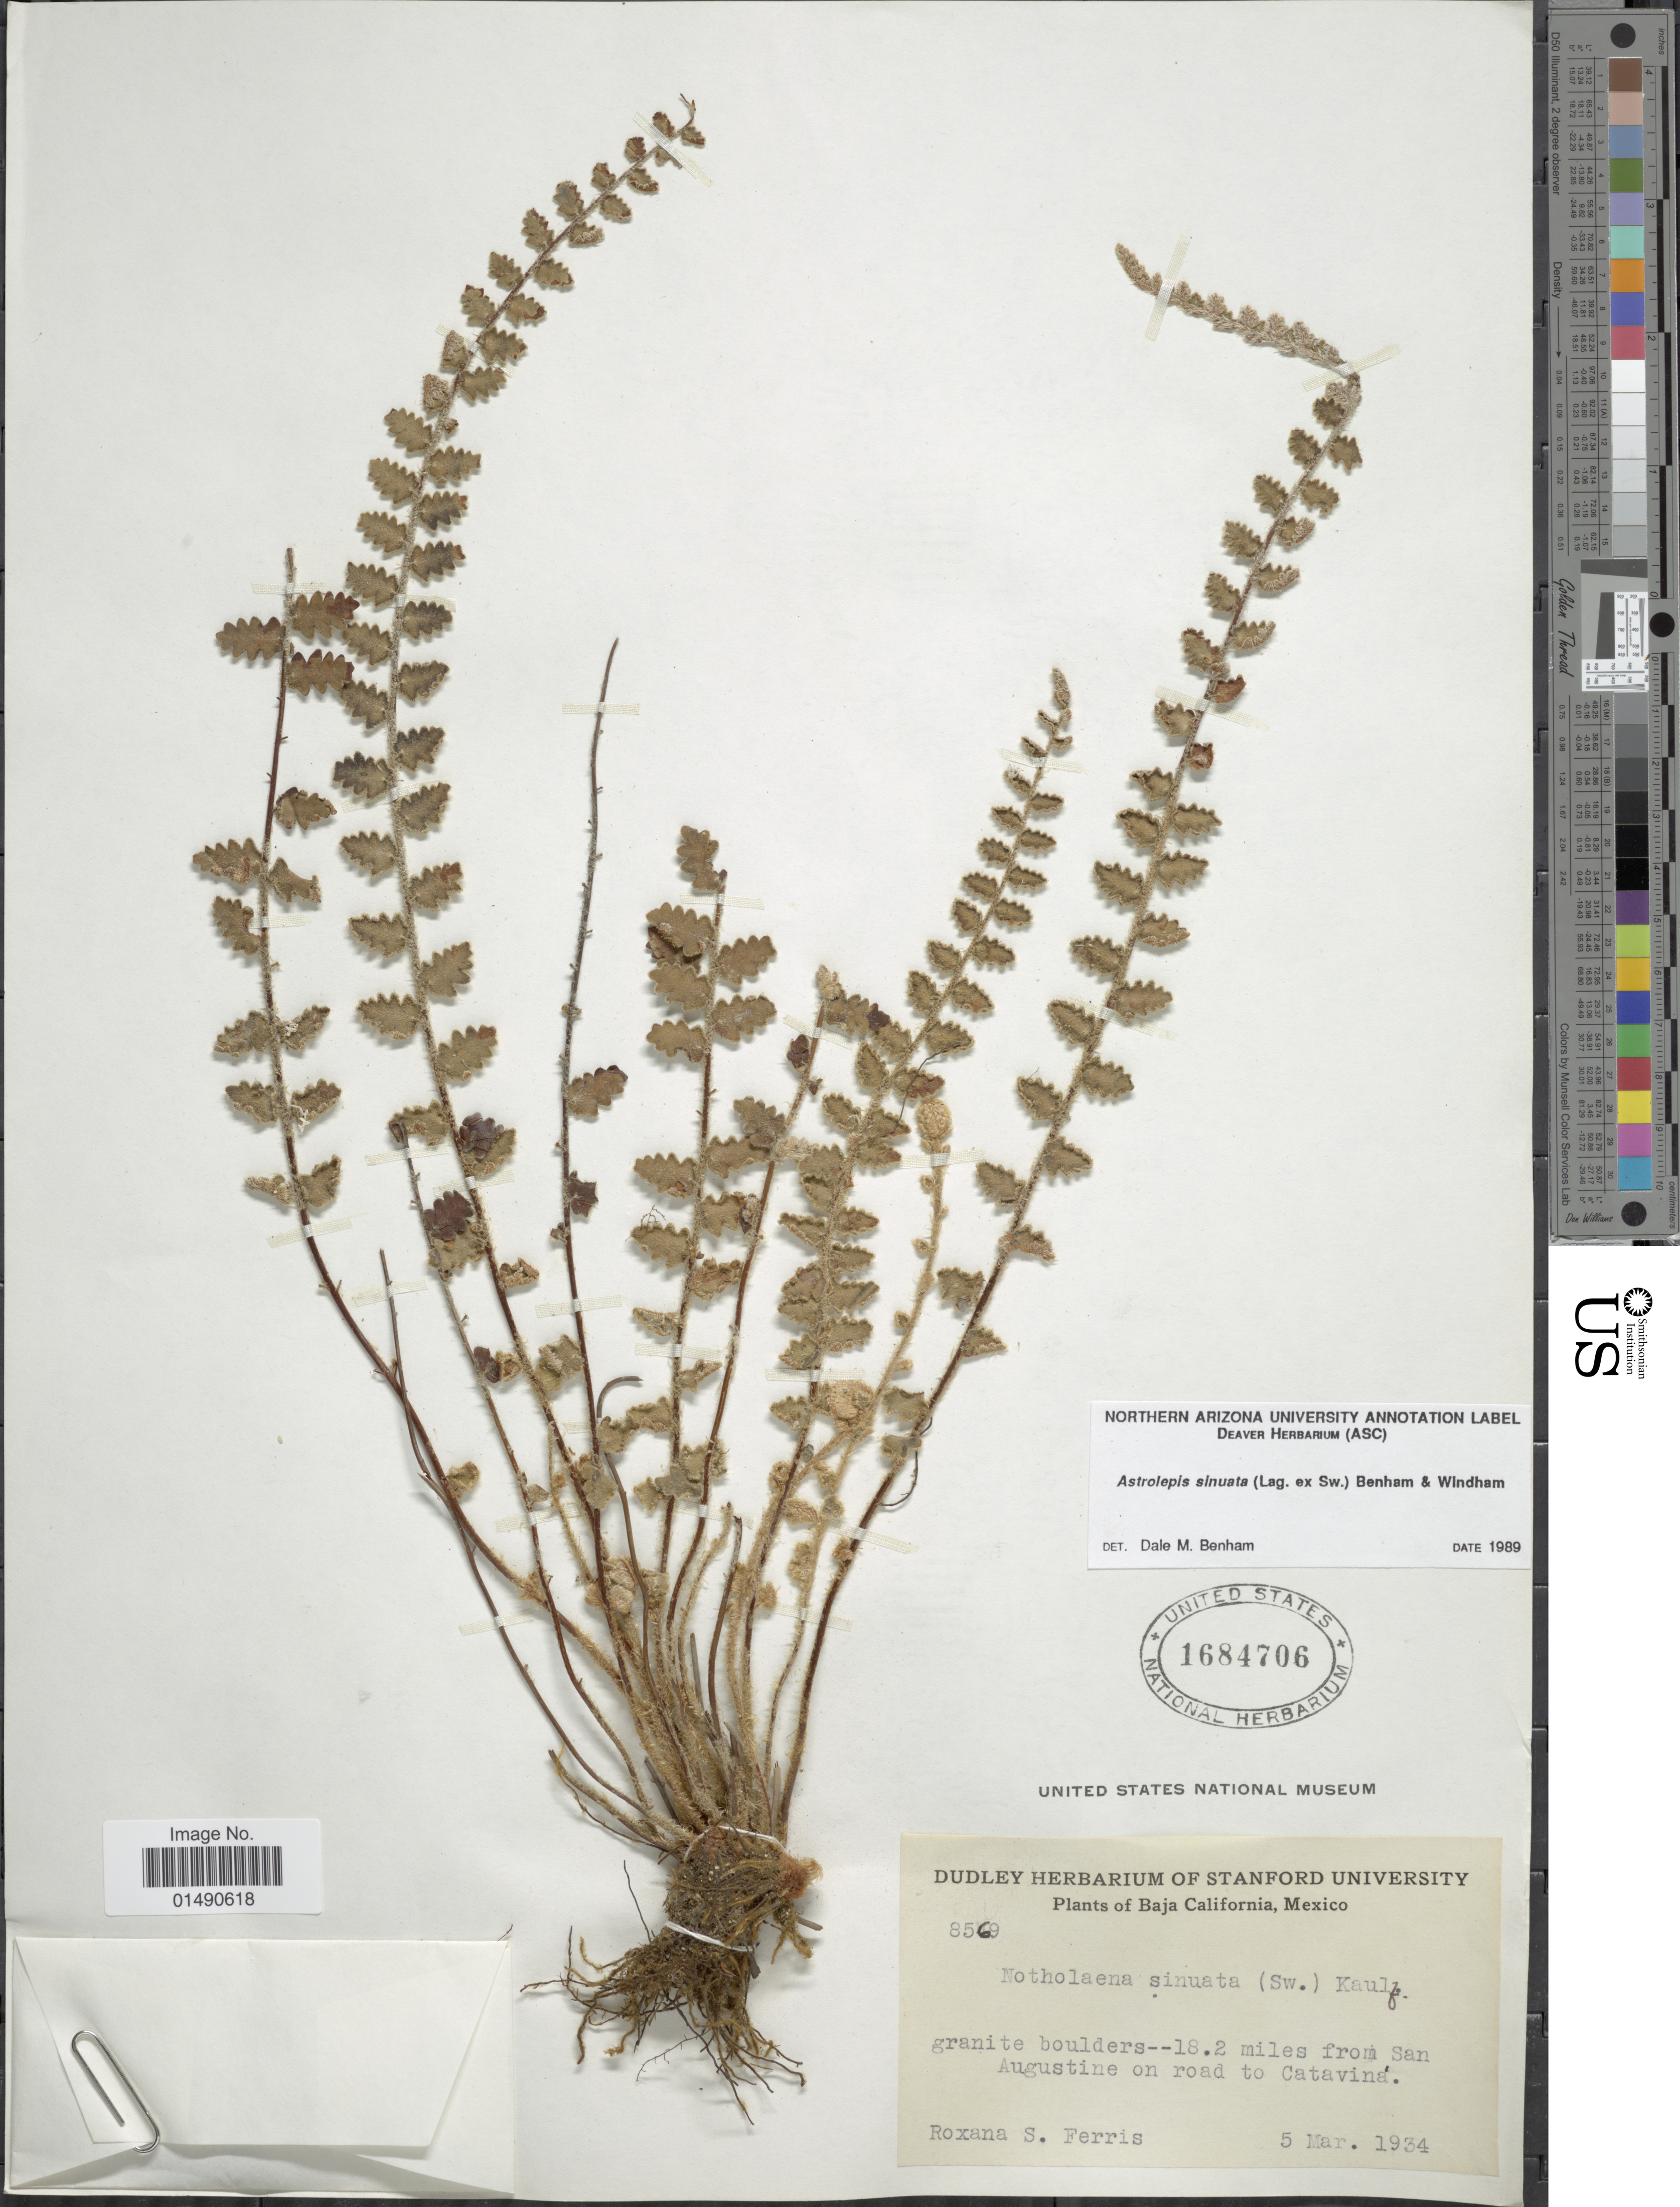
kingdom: Plantae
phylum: Tracheophyta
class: Polypodiopsida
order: Polypodiales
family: Pteridaceae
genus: Astrolepis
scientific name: Astrolepis sinuata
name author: (Lag. ex Sw.) D.M. Benham & Windham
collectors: R. S. Ferris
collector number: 8569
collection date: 1934-03-05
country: Mexico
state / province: Baja California Norte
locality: Granite boulders18.2 miles from San Augustine on road to Cataviná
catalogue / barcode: US 1684706